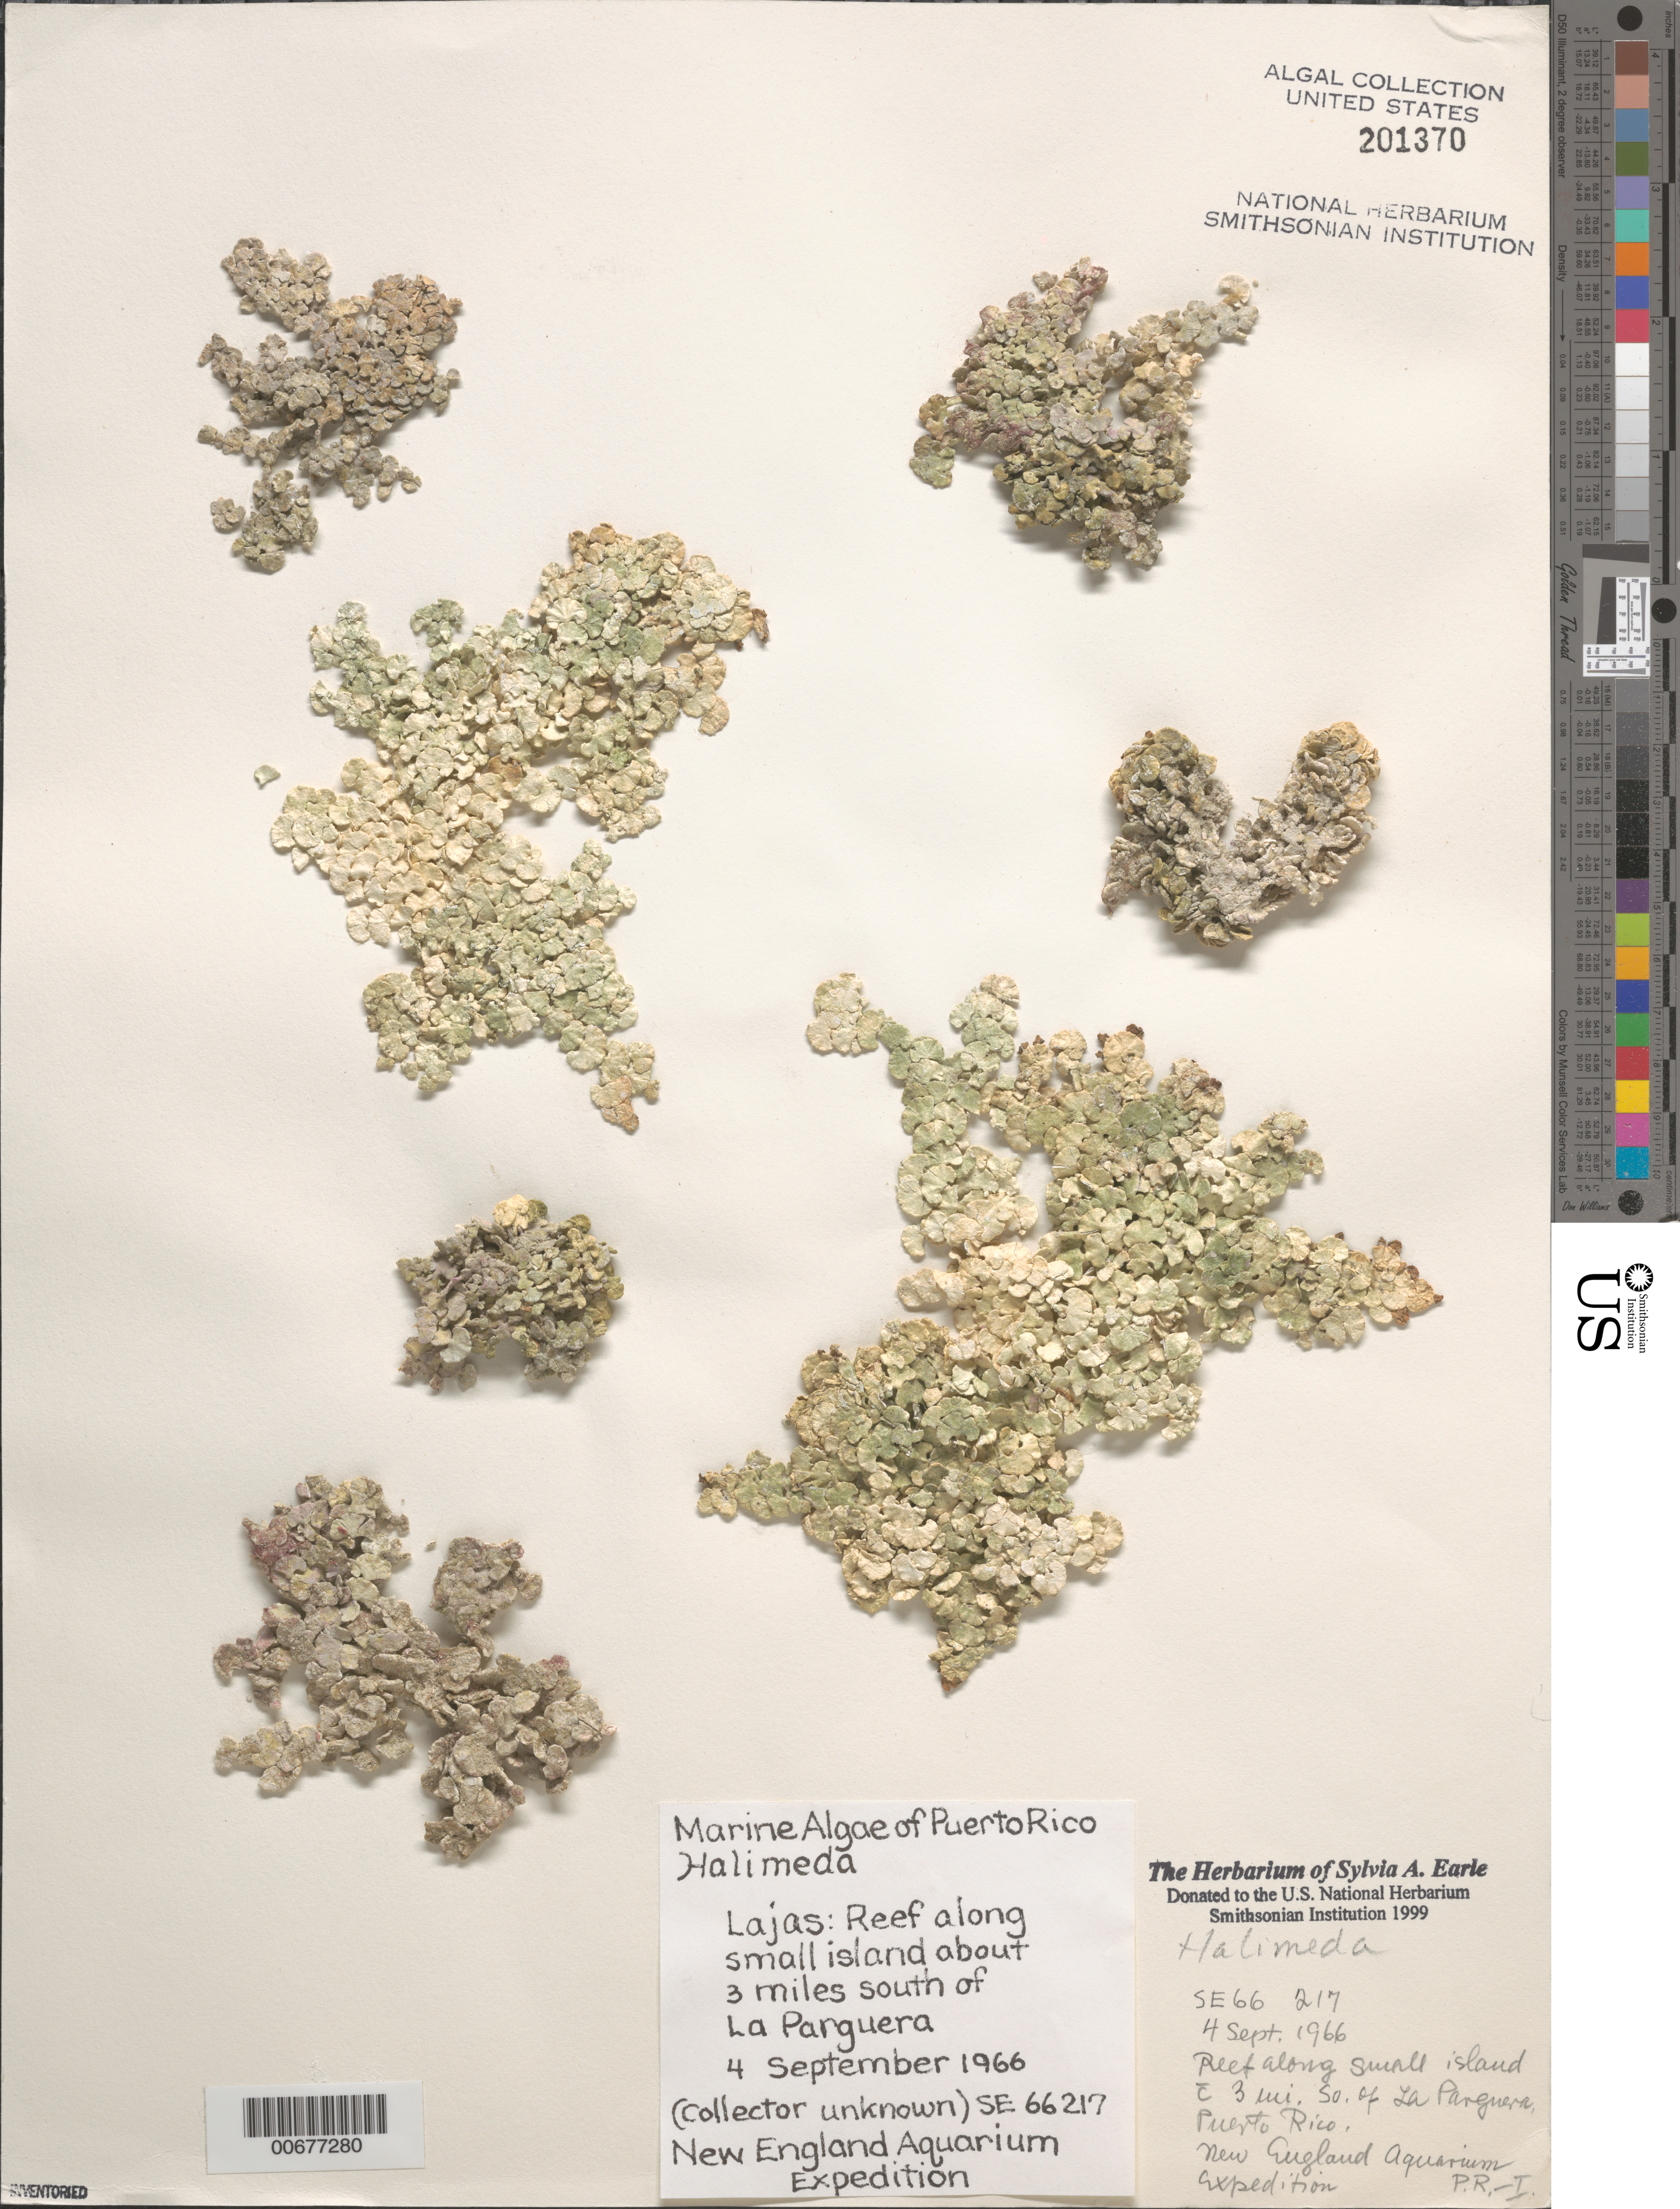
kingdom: Plantae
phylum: Chlorophyta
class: Ulvophyceae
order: Bryopsidales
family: Halimedaceae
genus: Halimeda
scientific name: Halimeda sp.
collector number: SE 66217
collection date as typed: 04 Sep 1966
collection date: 1966-09-04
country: Puerto Rico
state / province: Lajas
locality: Small island ca. 3 miles south of La Parguera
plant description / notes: New England Aquarium Expedition to Puerto Rico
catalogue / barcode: US 201370